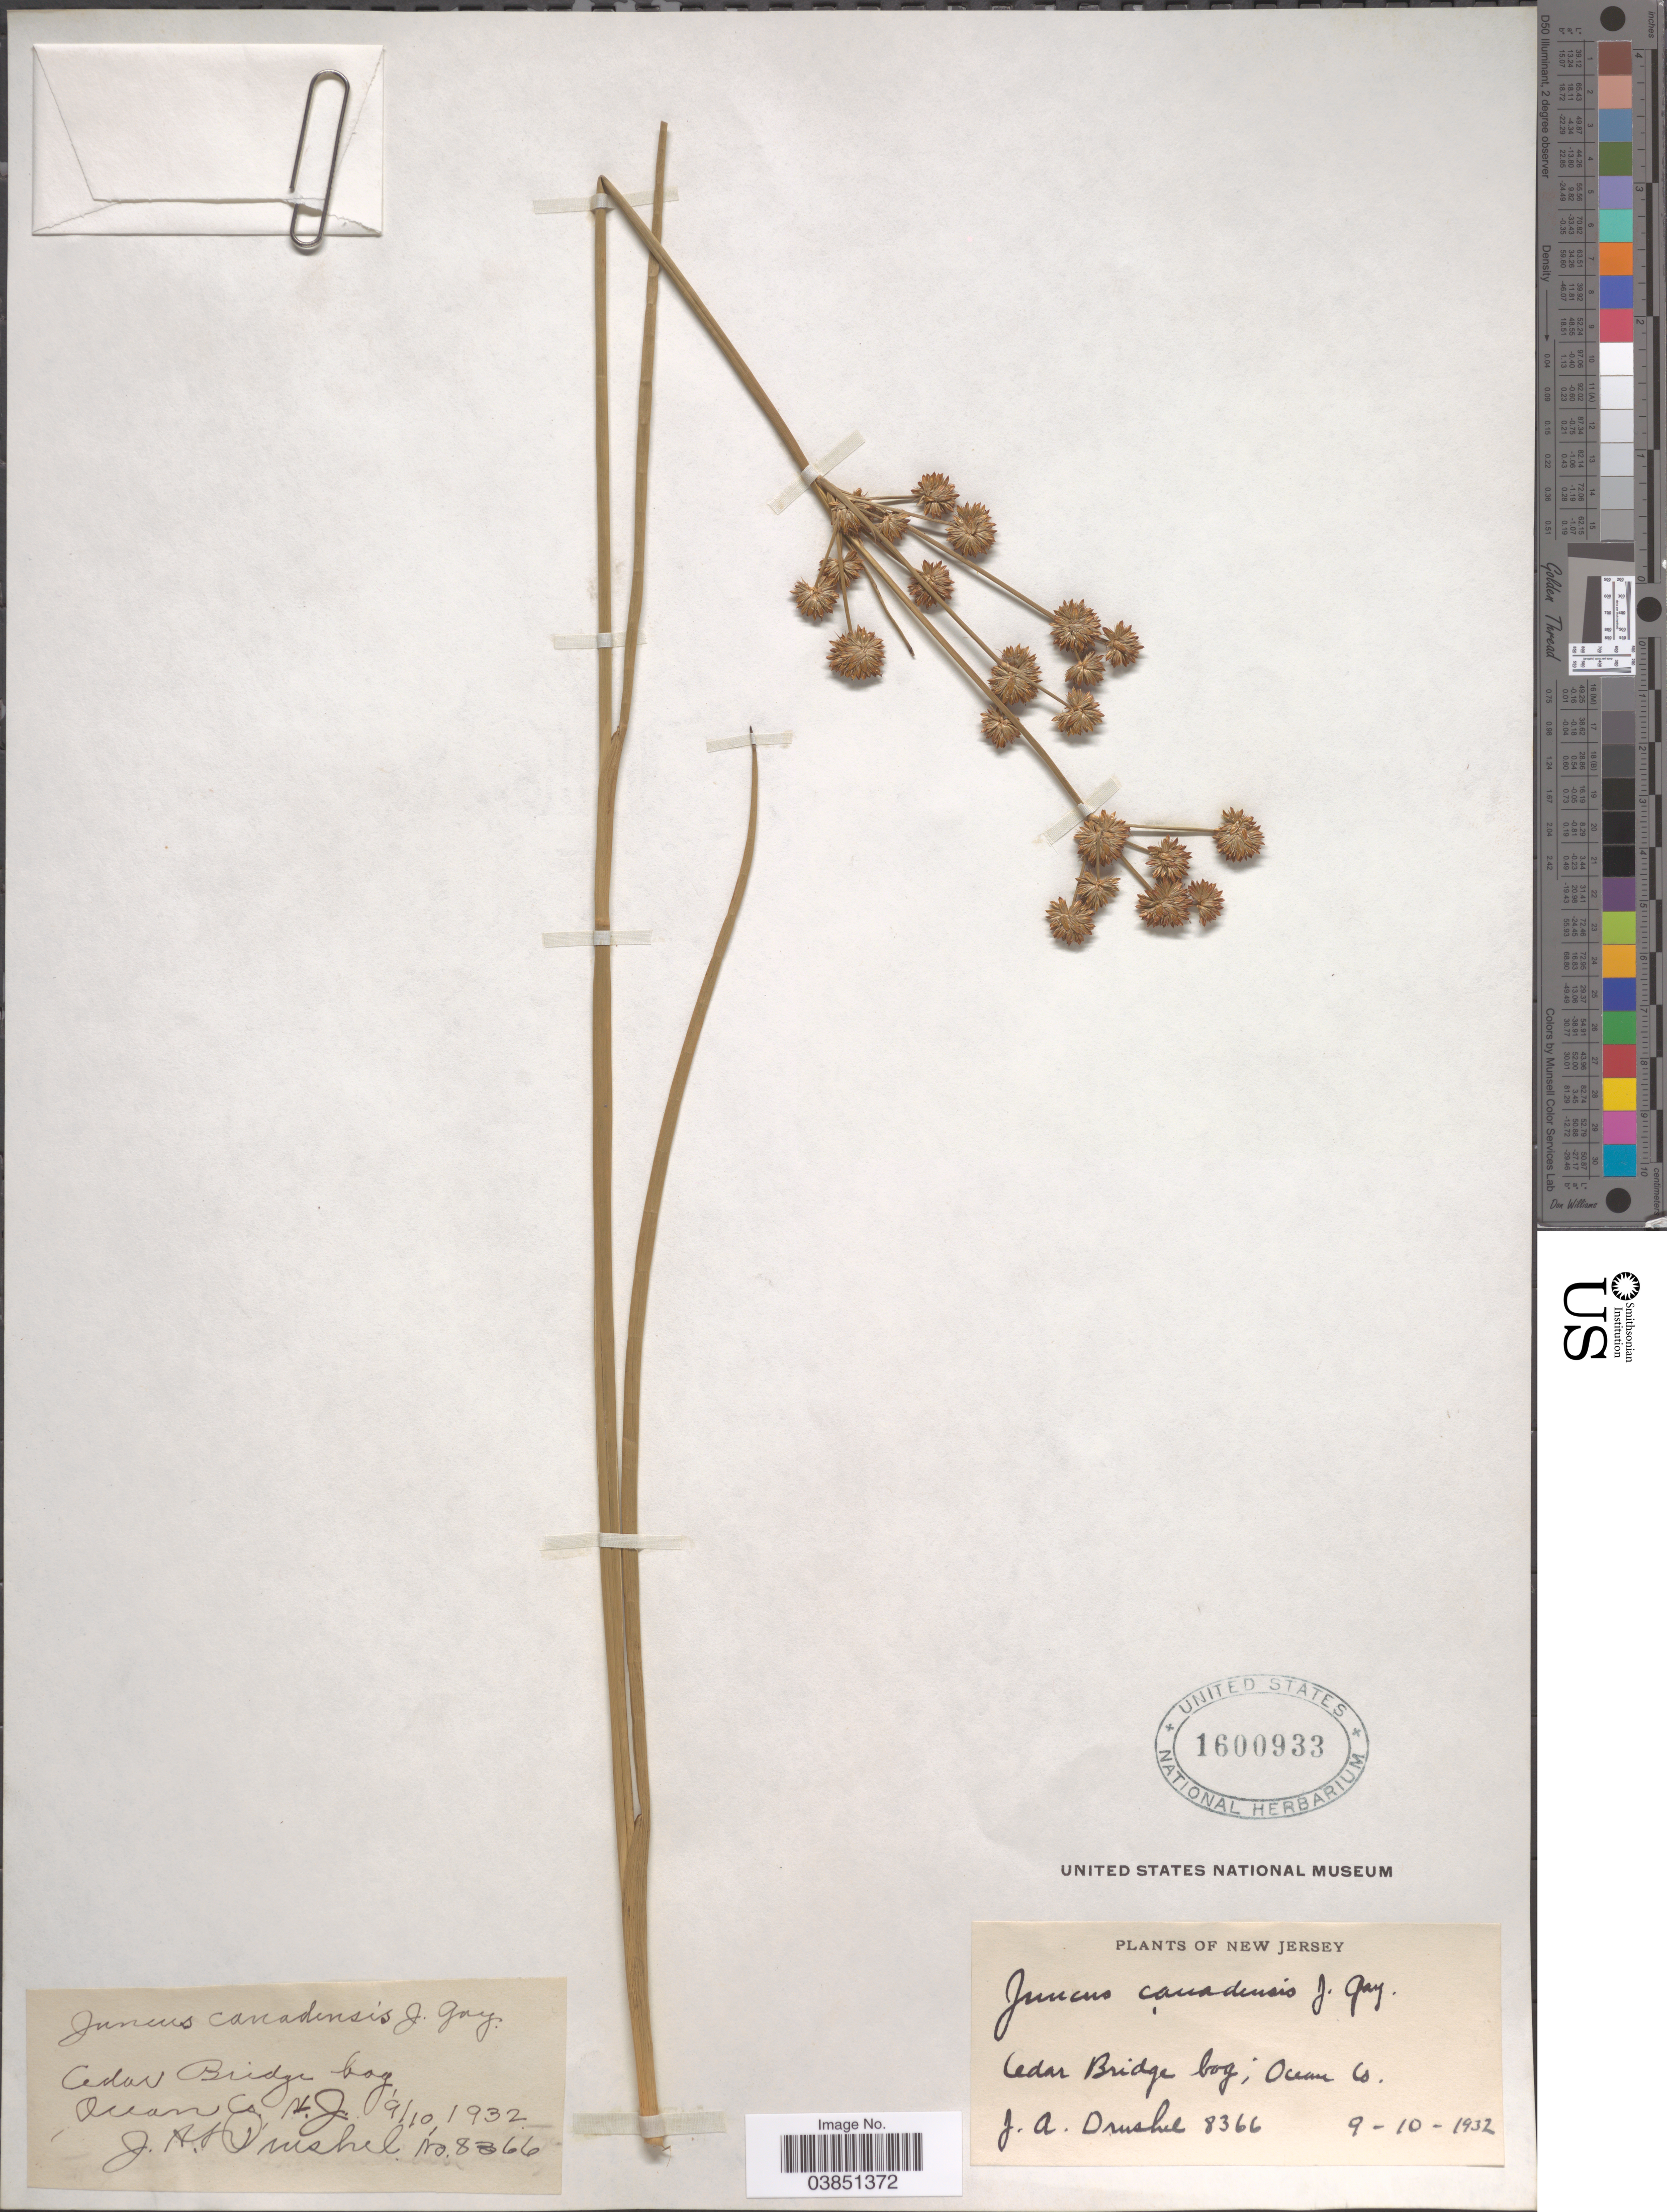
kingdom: Plantae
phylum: Tracheophyta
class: Liliopsida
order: Poales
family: Juncaceae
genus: Juncus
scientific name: Juncus canadensis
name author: J. Gay ex Laharpe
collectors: J. A. Drushel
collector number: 8366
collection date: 1932-09-10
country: United States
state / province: New Jersey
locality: Cedar Bridge bog; Ocean Co.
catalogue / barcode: US 1600933